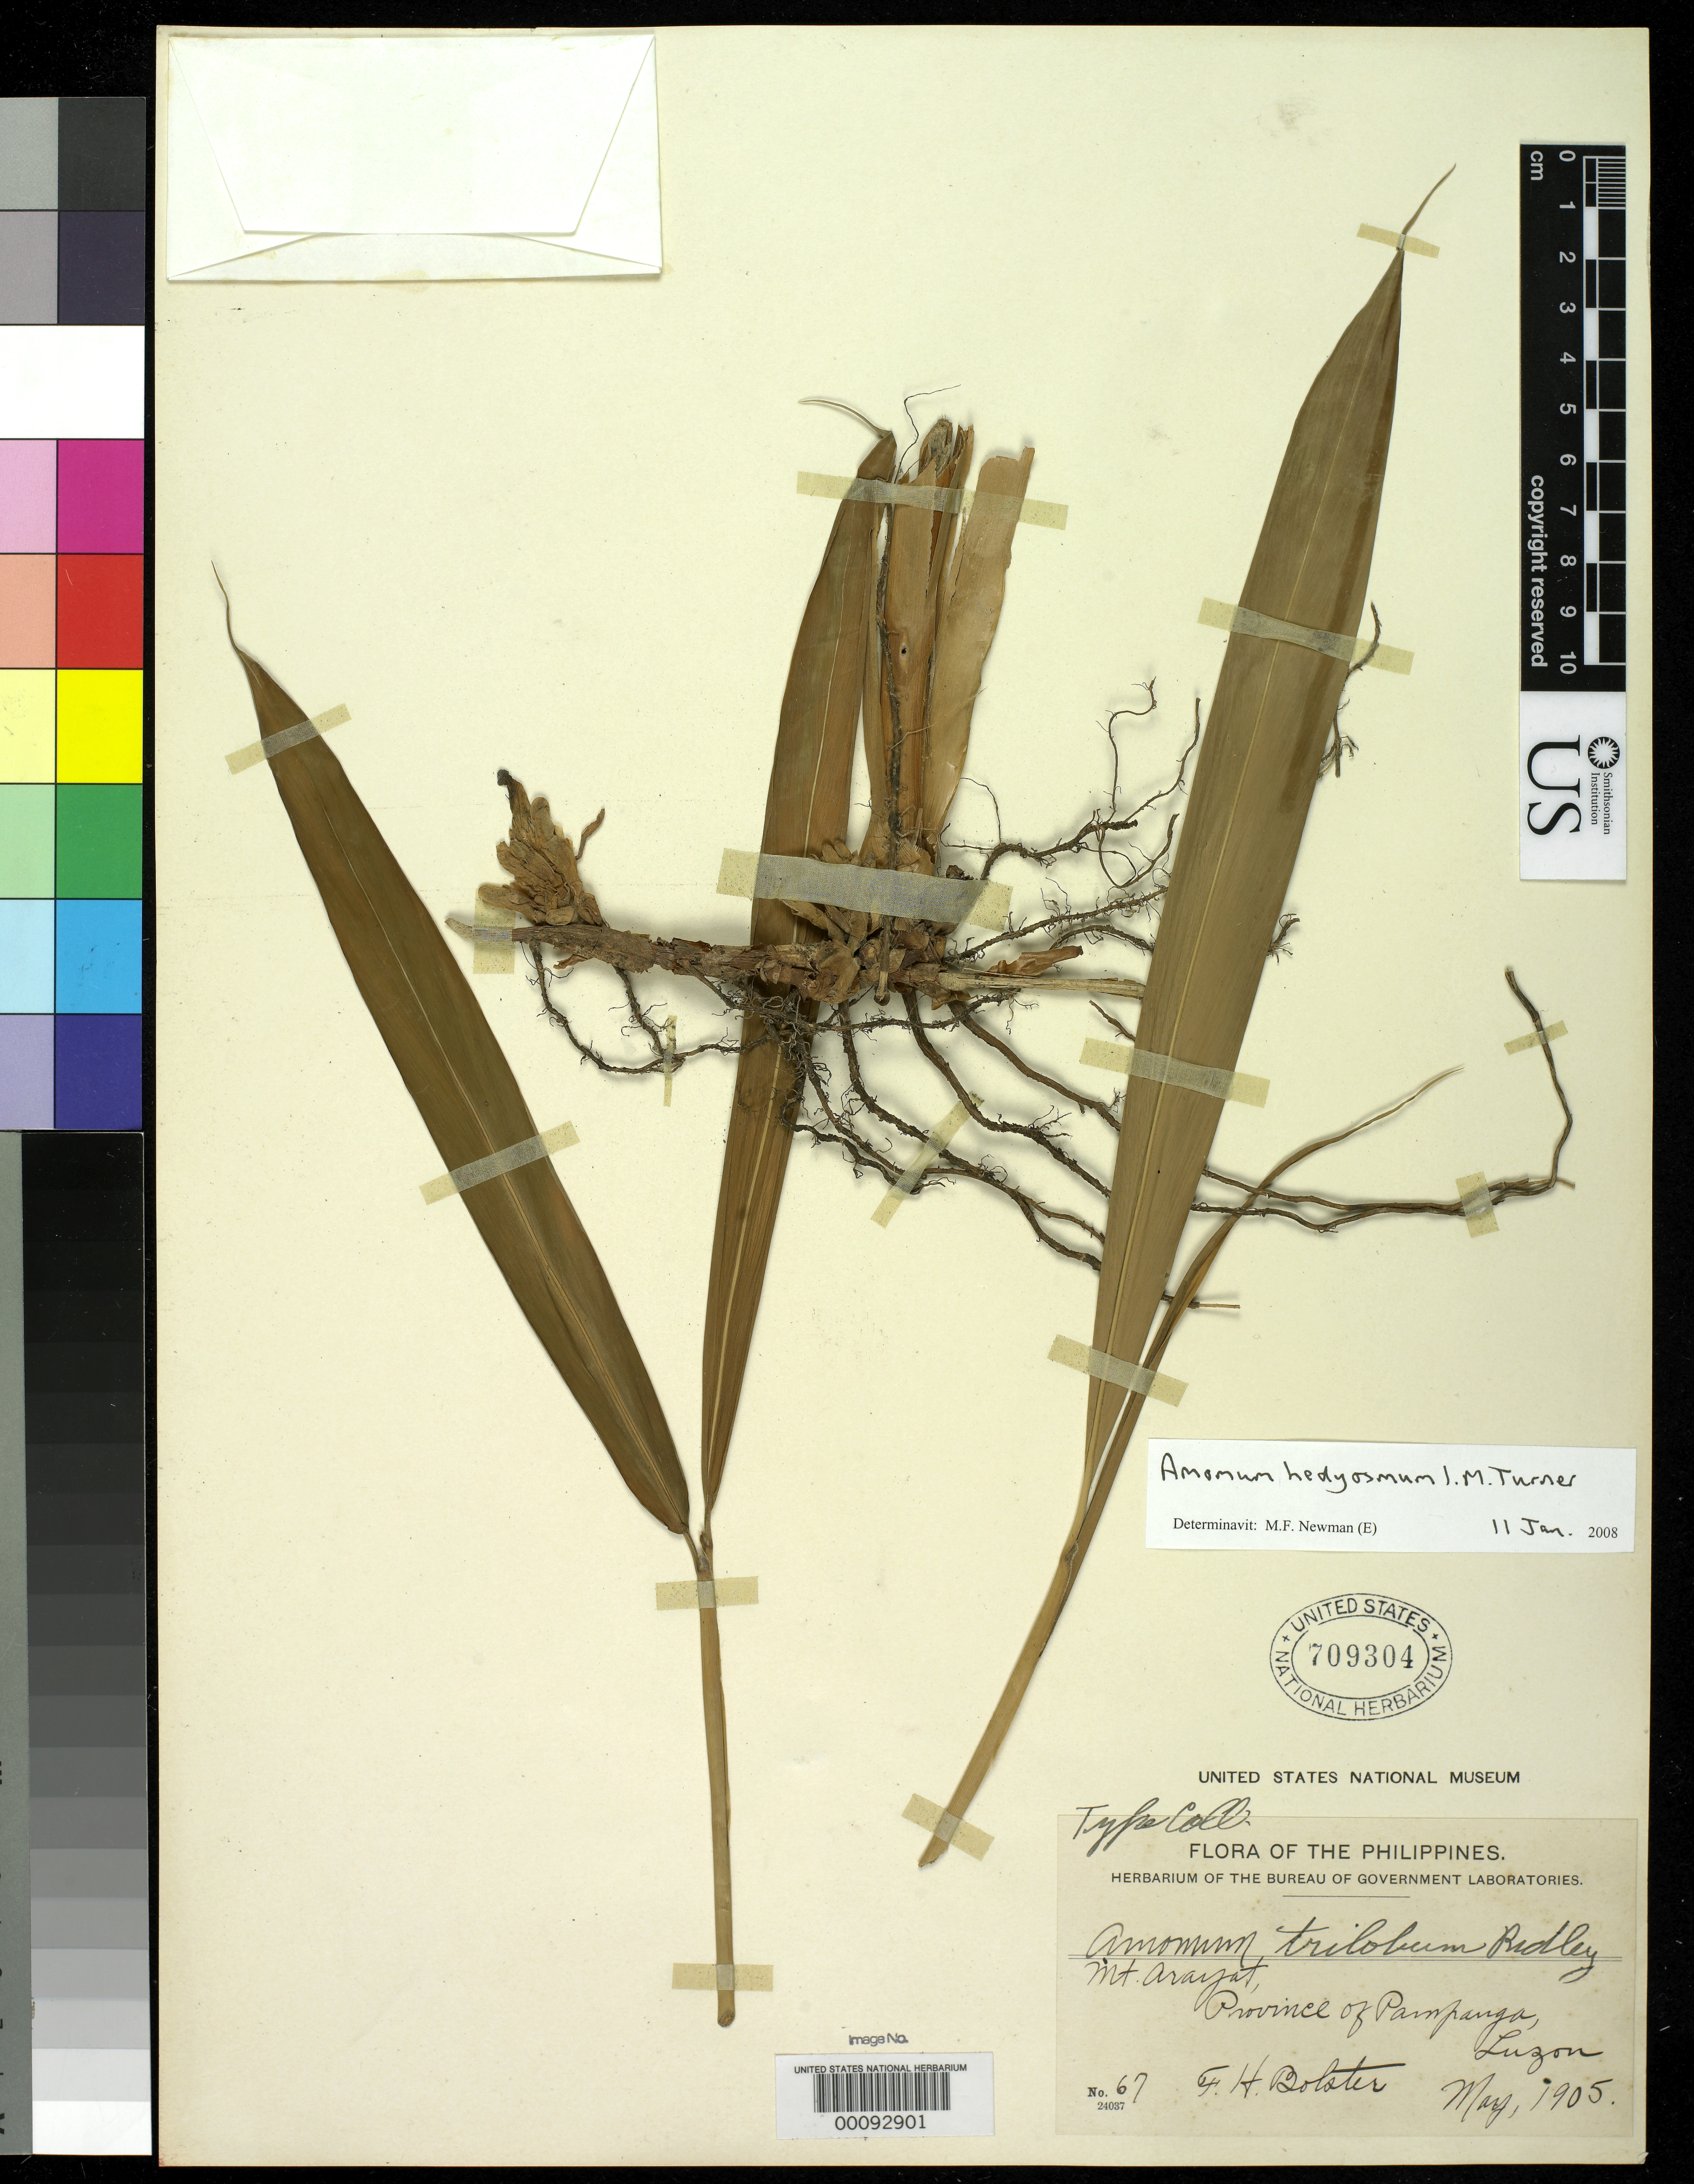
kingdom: Plantae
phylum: Tracheophyta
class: Liliopsida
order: Zingiberales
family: Zingiberaceae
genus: Amomum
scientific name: Amomum trilobum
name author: Ridl.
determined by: Newman, M. F.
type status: Isotype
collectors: F. Bolster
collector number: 67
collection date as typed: May 1905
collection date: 1905-05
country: Philippines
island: Luzon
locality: Mt. Arayat, Province of Pampanga, Luzon.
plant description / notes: Nom. illeg., non Amomum trilobum Gagnep.; Also a type of Amomum hedyosmum I.M. Turner, nom. nov.; Nom. nov. for Amomum trilobum Ridl., non Gagnep.; Also a type of Amomum trilobum Ridl., nom. illeg. non Gagnep.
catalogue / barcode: US 709304